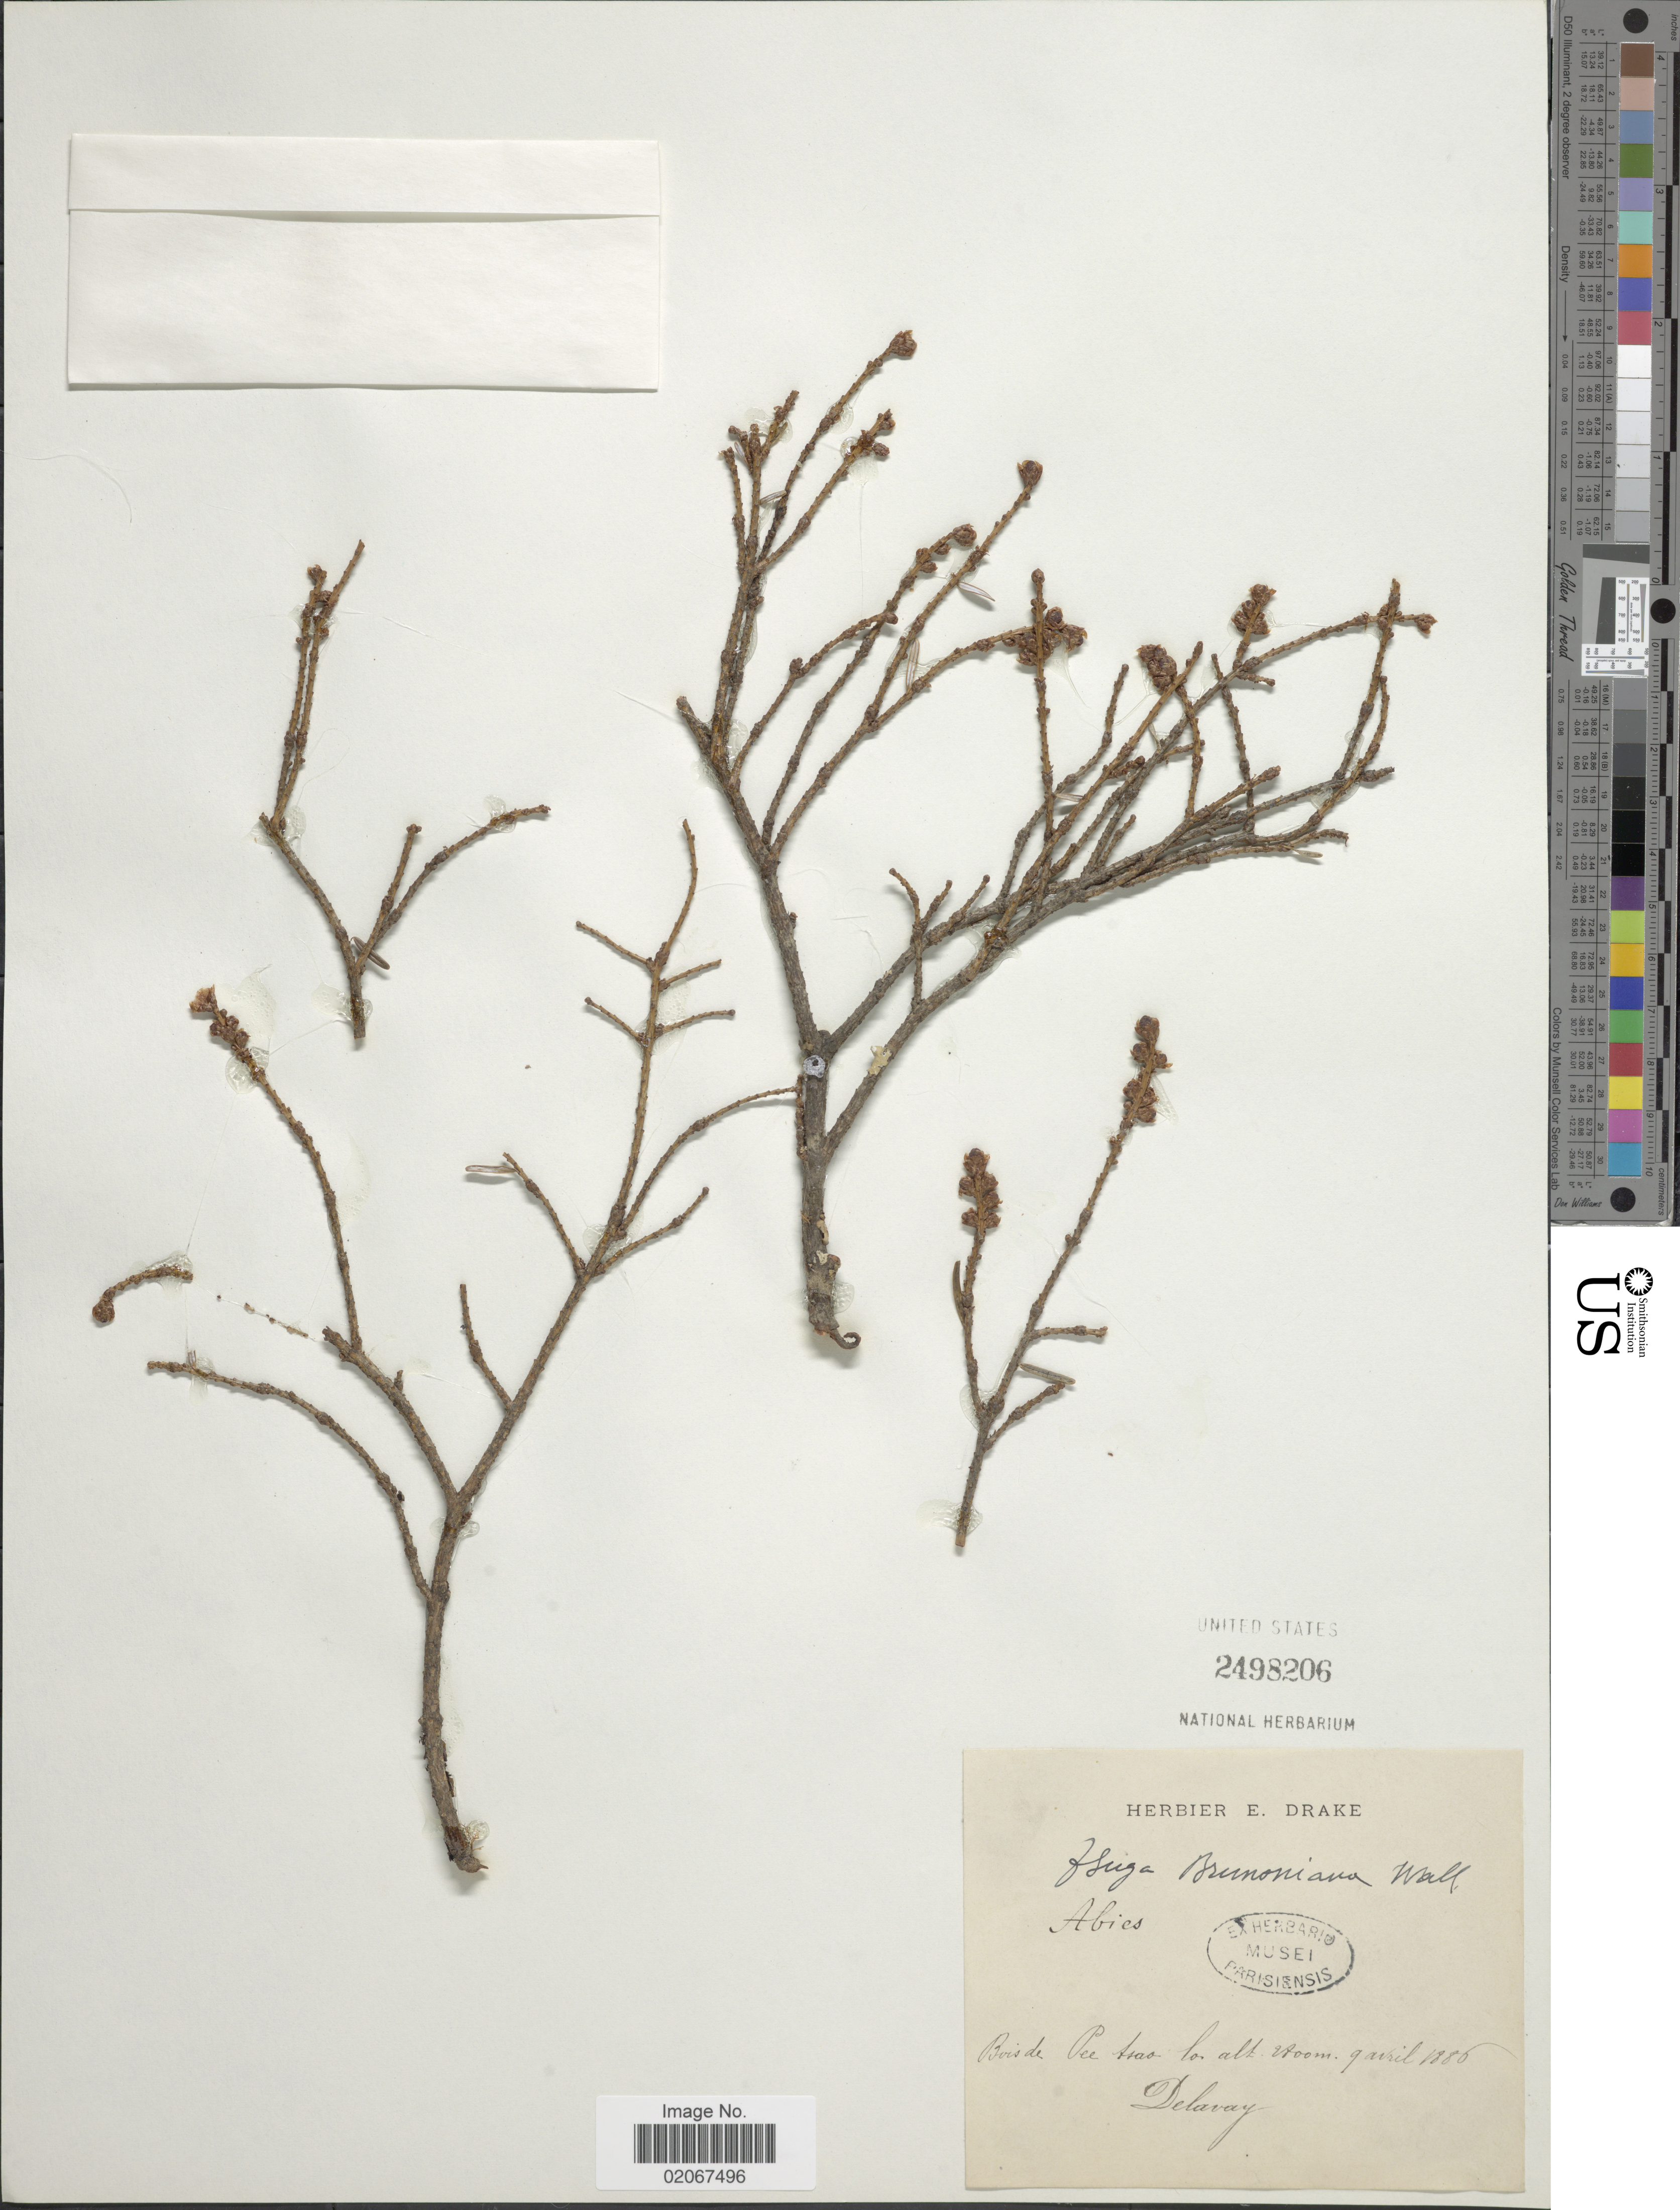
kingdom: Plantae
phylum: Tracheophyta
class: Pinopsida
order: Pinales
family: Pinaceae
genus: Tsuga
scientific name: Tsuga brunoniana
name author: (Wall.) Carrière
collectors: Delavay, --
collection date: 1886-04-09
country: China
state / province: Yunnan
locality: Bois de Pee-tsao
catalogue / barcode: US 2498206